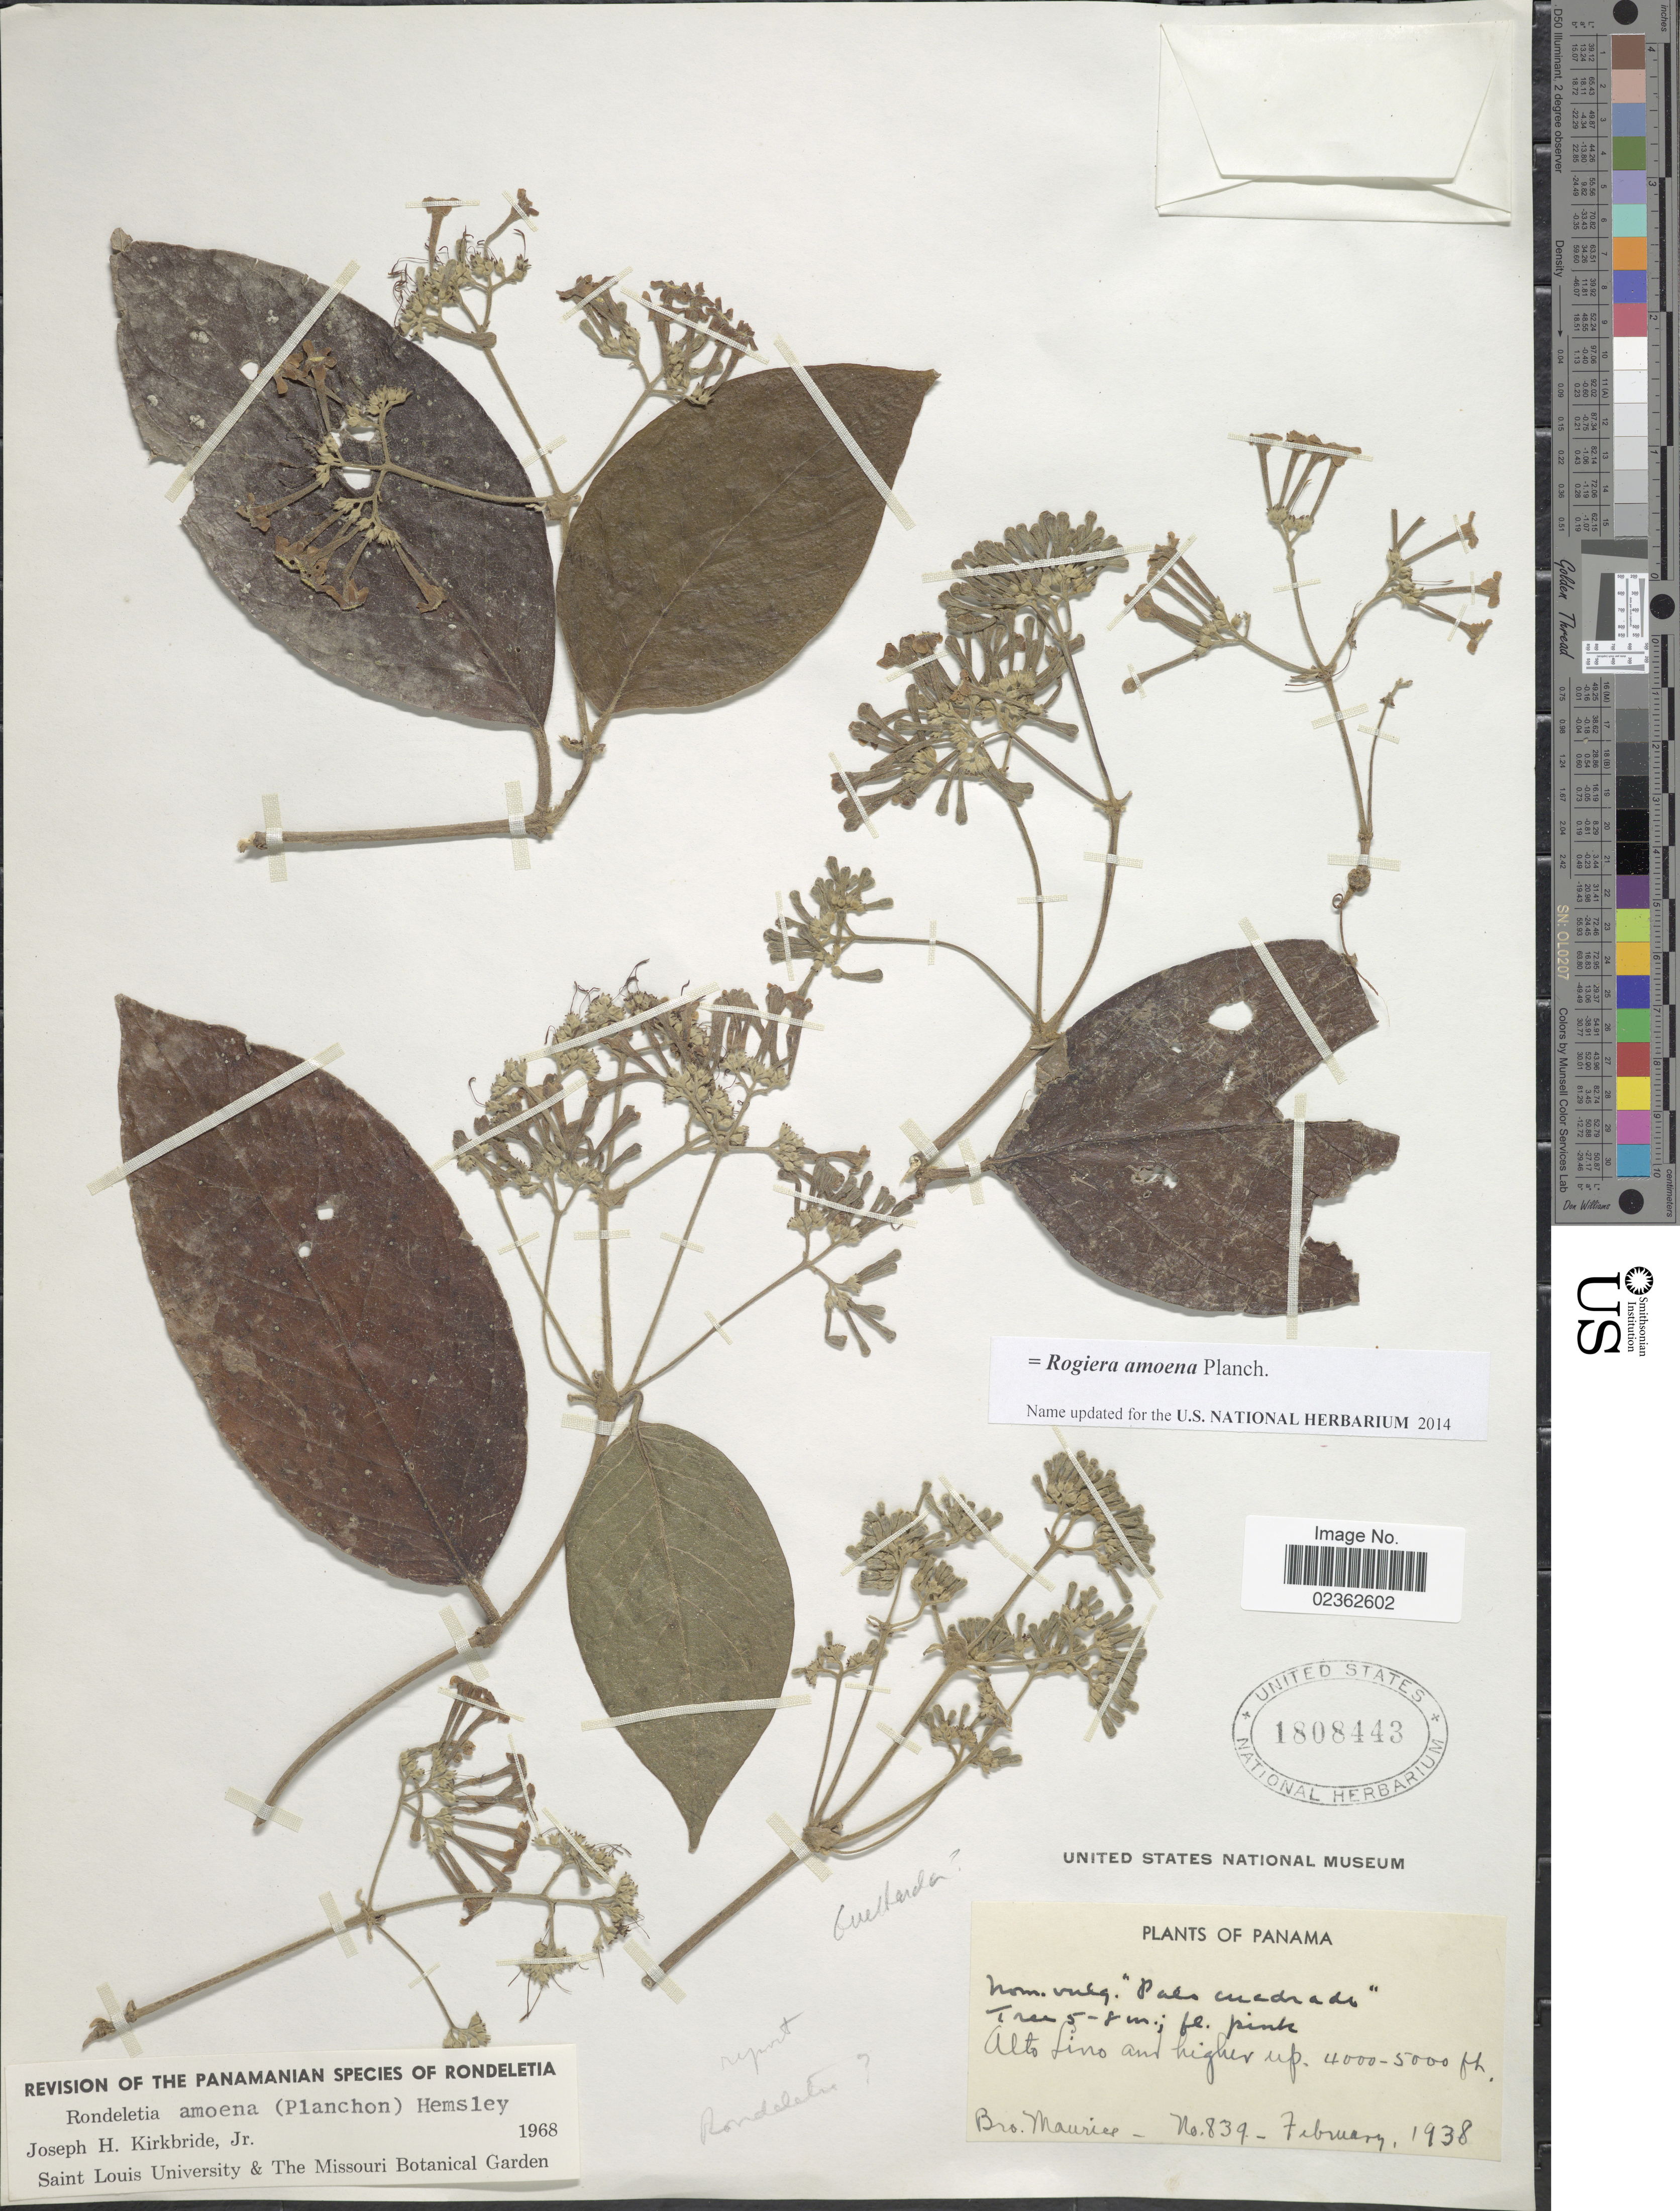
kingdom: Plantae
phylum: Tracheophyta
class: Magnoliopsida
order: Gentianales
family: Rubiaceae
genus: Rogiera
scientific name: Rogiera amoena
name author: Planch.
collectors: B. Maurice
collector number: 839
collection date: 1938-02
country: Panama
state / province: Chiriqui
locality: Alto Lino and higher up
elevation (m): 1219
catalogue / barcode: US 1808443